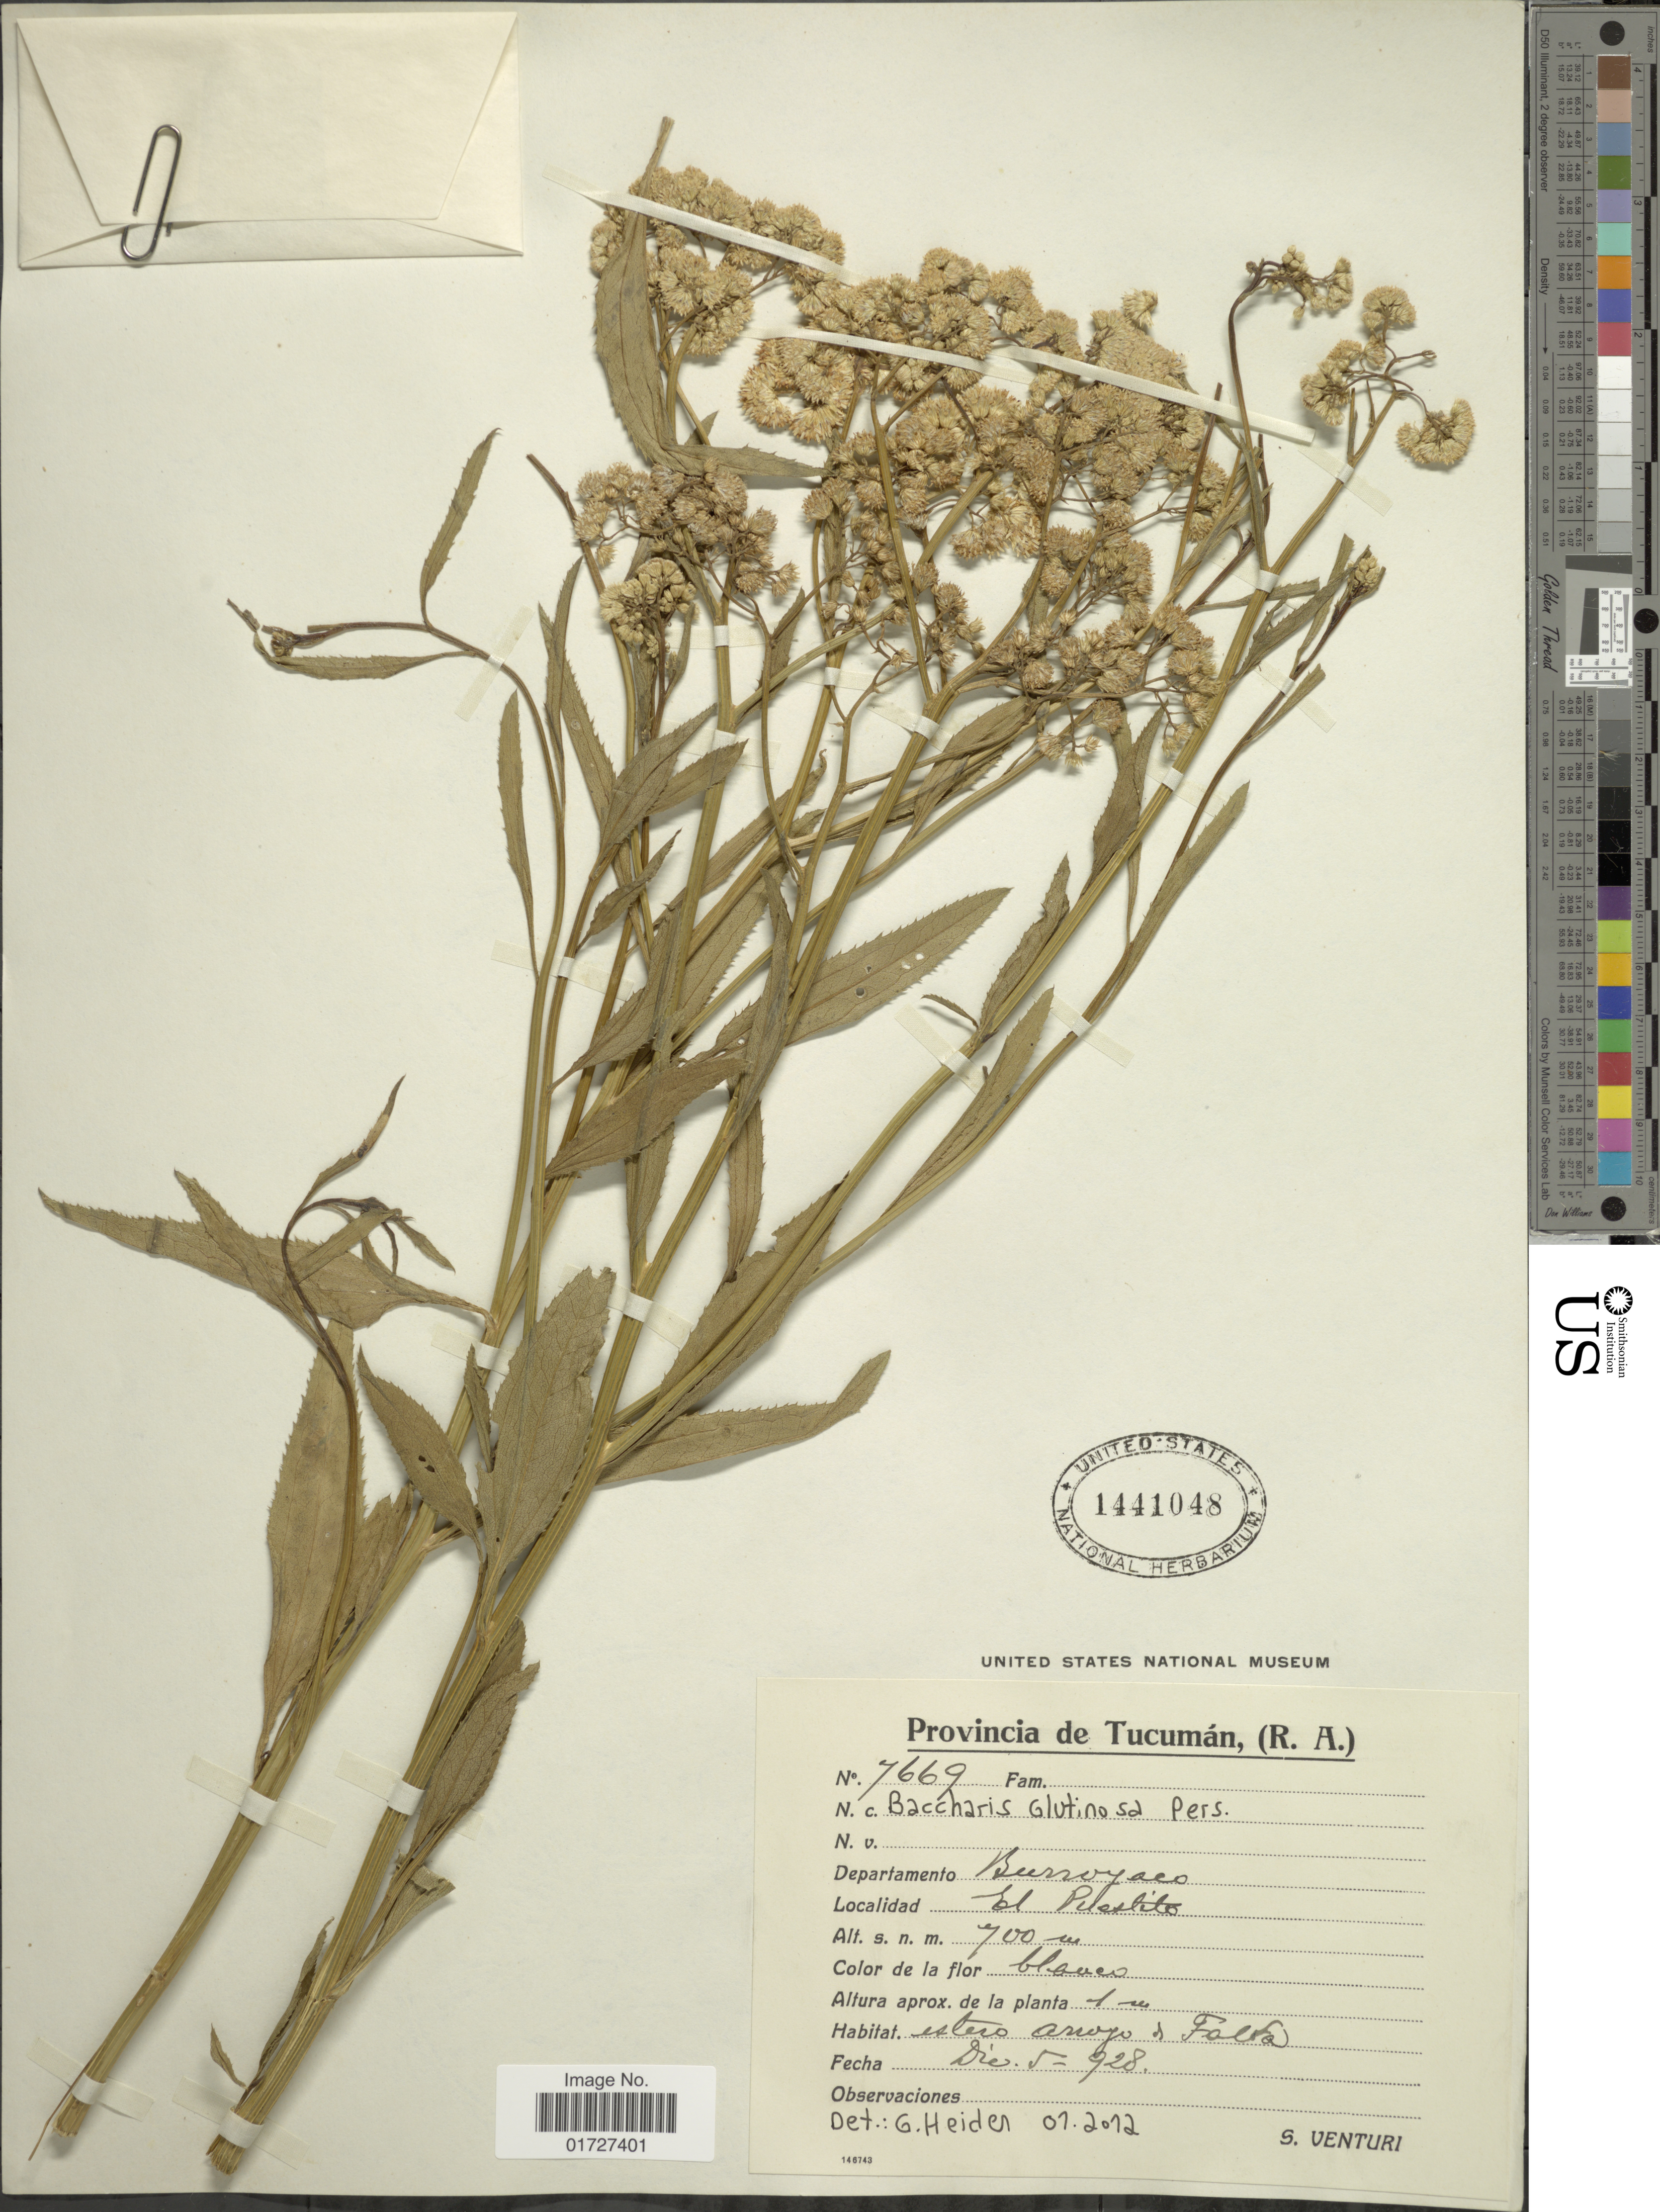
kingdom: Plantae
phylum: Tracheophyta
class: Magnoliopsida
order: Asterales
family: Asteraceae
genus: Baccharis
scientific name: Baccharis glutinosa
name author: Pers.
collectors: S. Venturi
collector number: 7669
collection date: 1928-12-05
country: Argentina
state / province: Tucuman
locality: Departamento Burroyaco, El Puestito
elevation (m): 700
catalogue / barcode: US 1441048